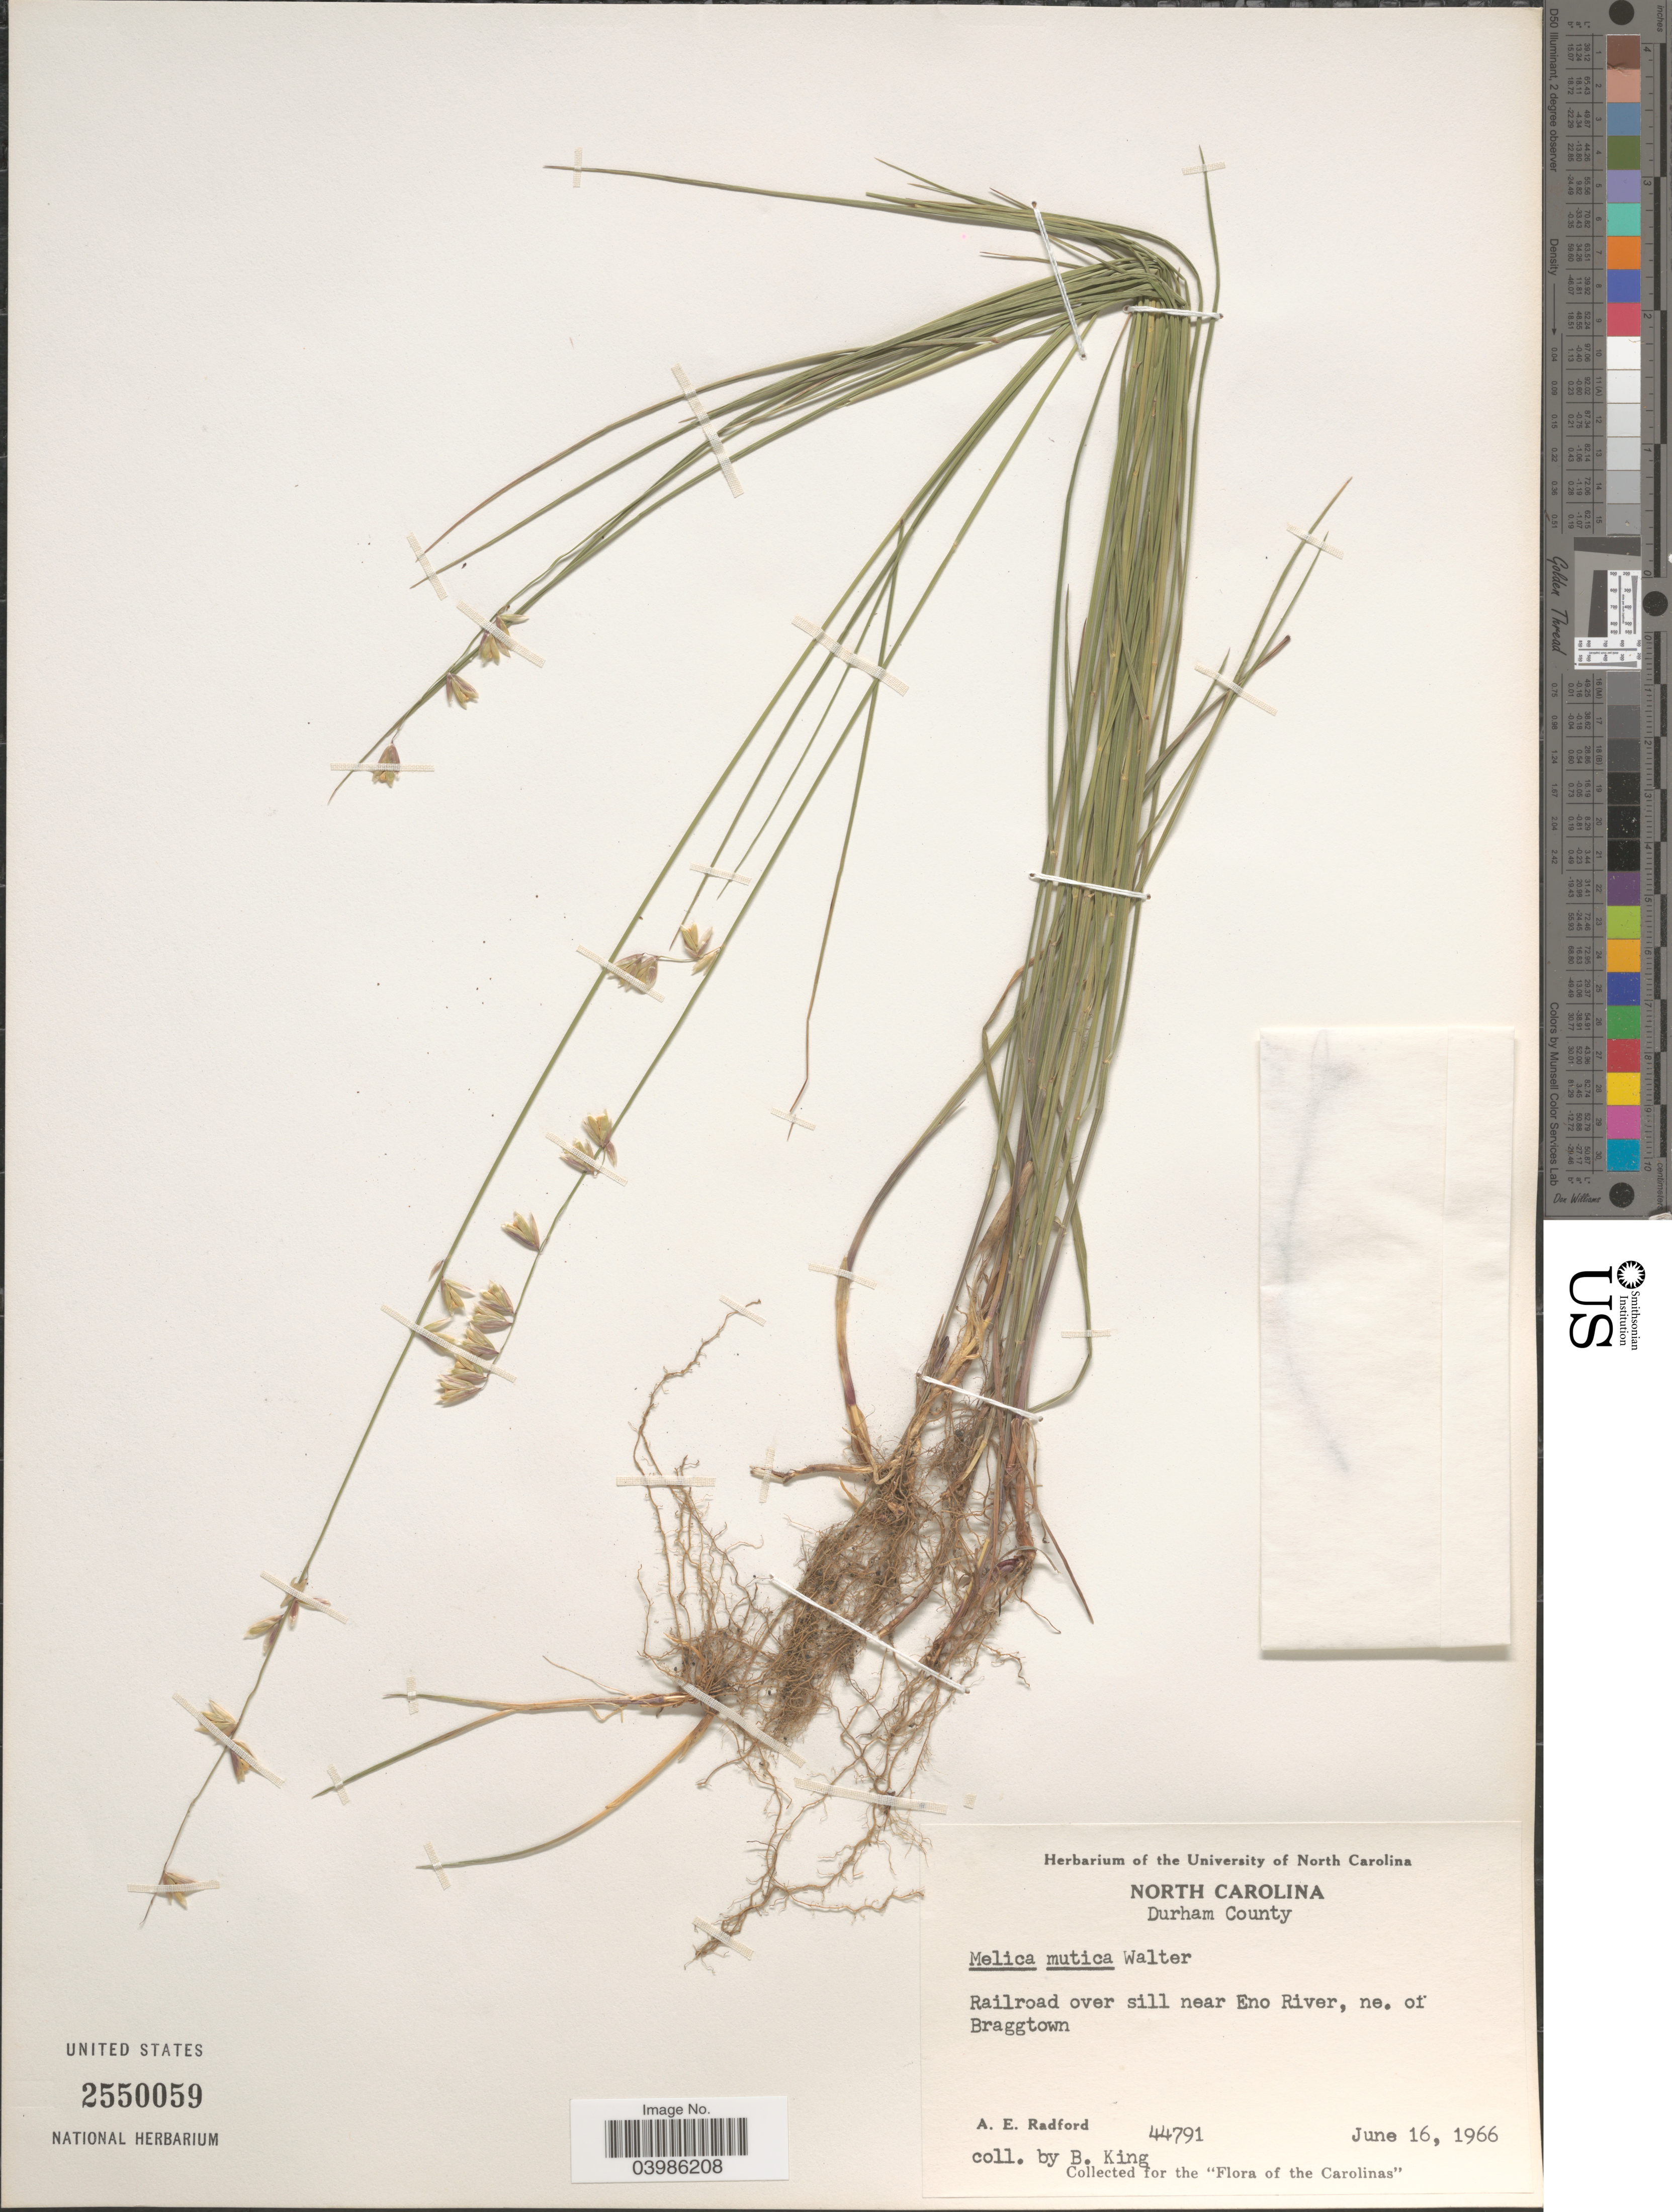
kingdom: Plantae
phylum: Tracheophyta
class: Liliopsida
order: Poales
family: Poaceae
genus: Melica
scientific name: Melica mutica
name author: Walter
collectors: B. King & A. E. Radford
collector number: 44791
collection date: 1966-06-16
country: United States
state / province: North Carolina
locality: Durham County. Railroad over sill near Eno River, ne. of Braggtown.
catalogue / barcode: US 2550059